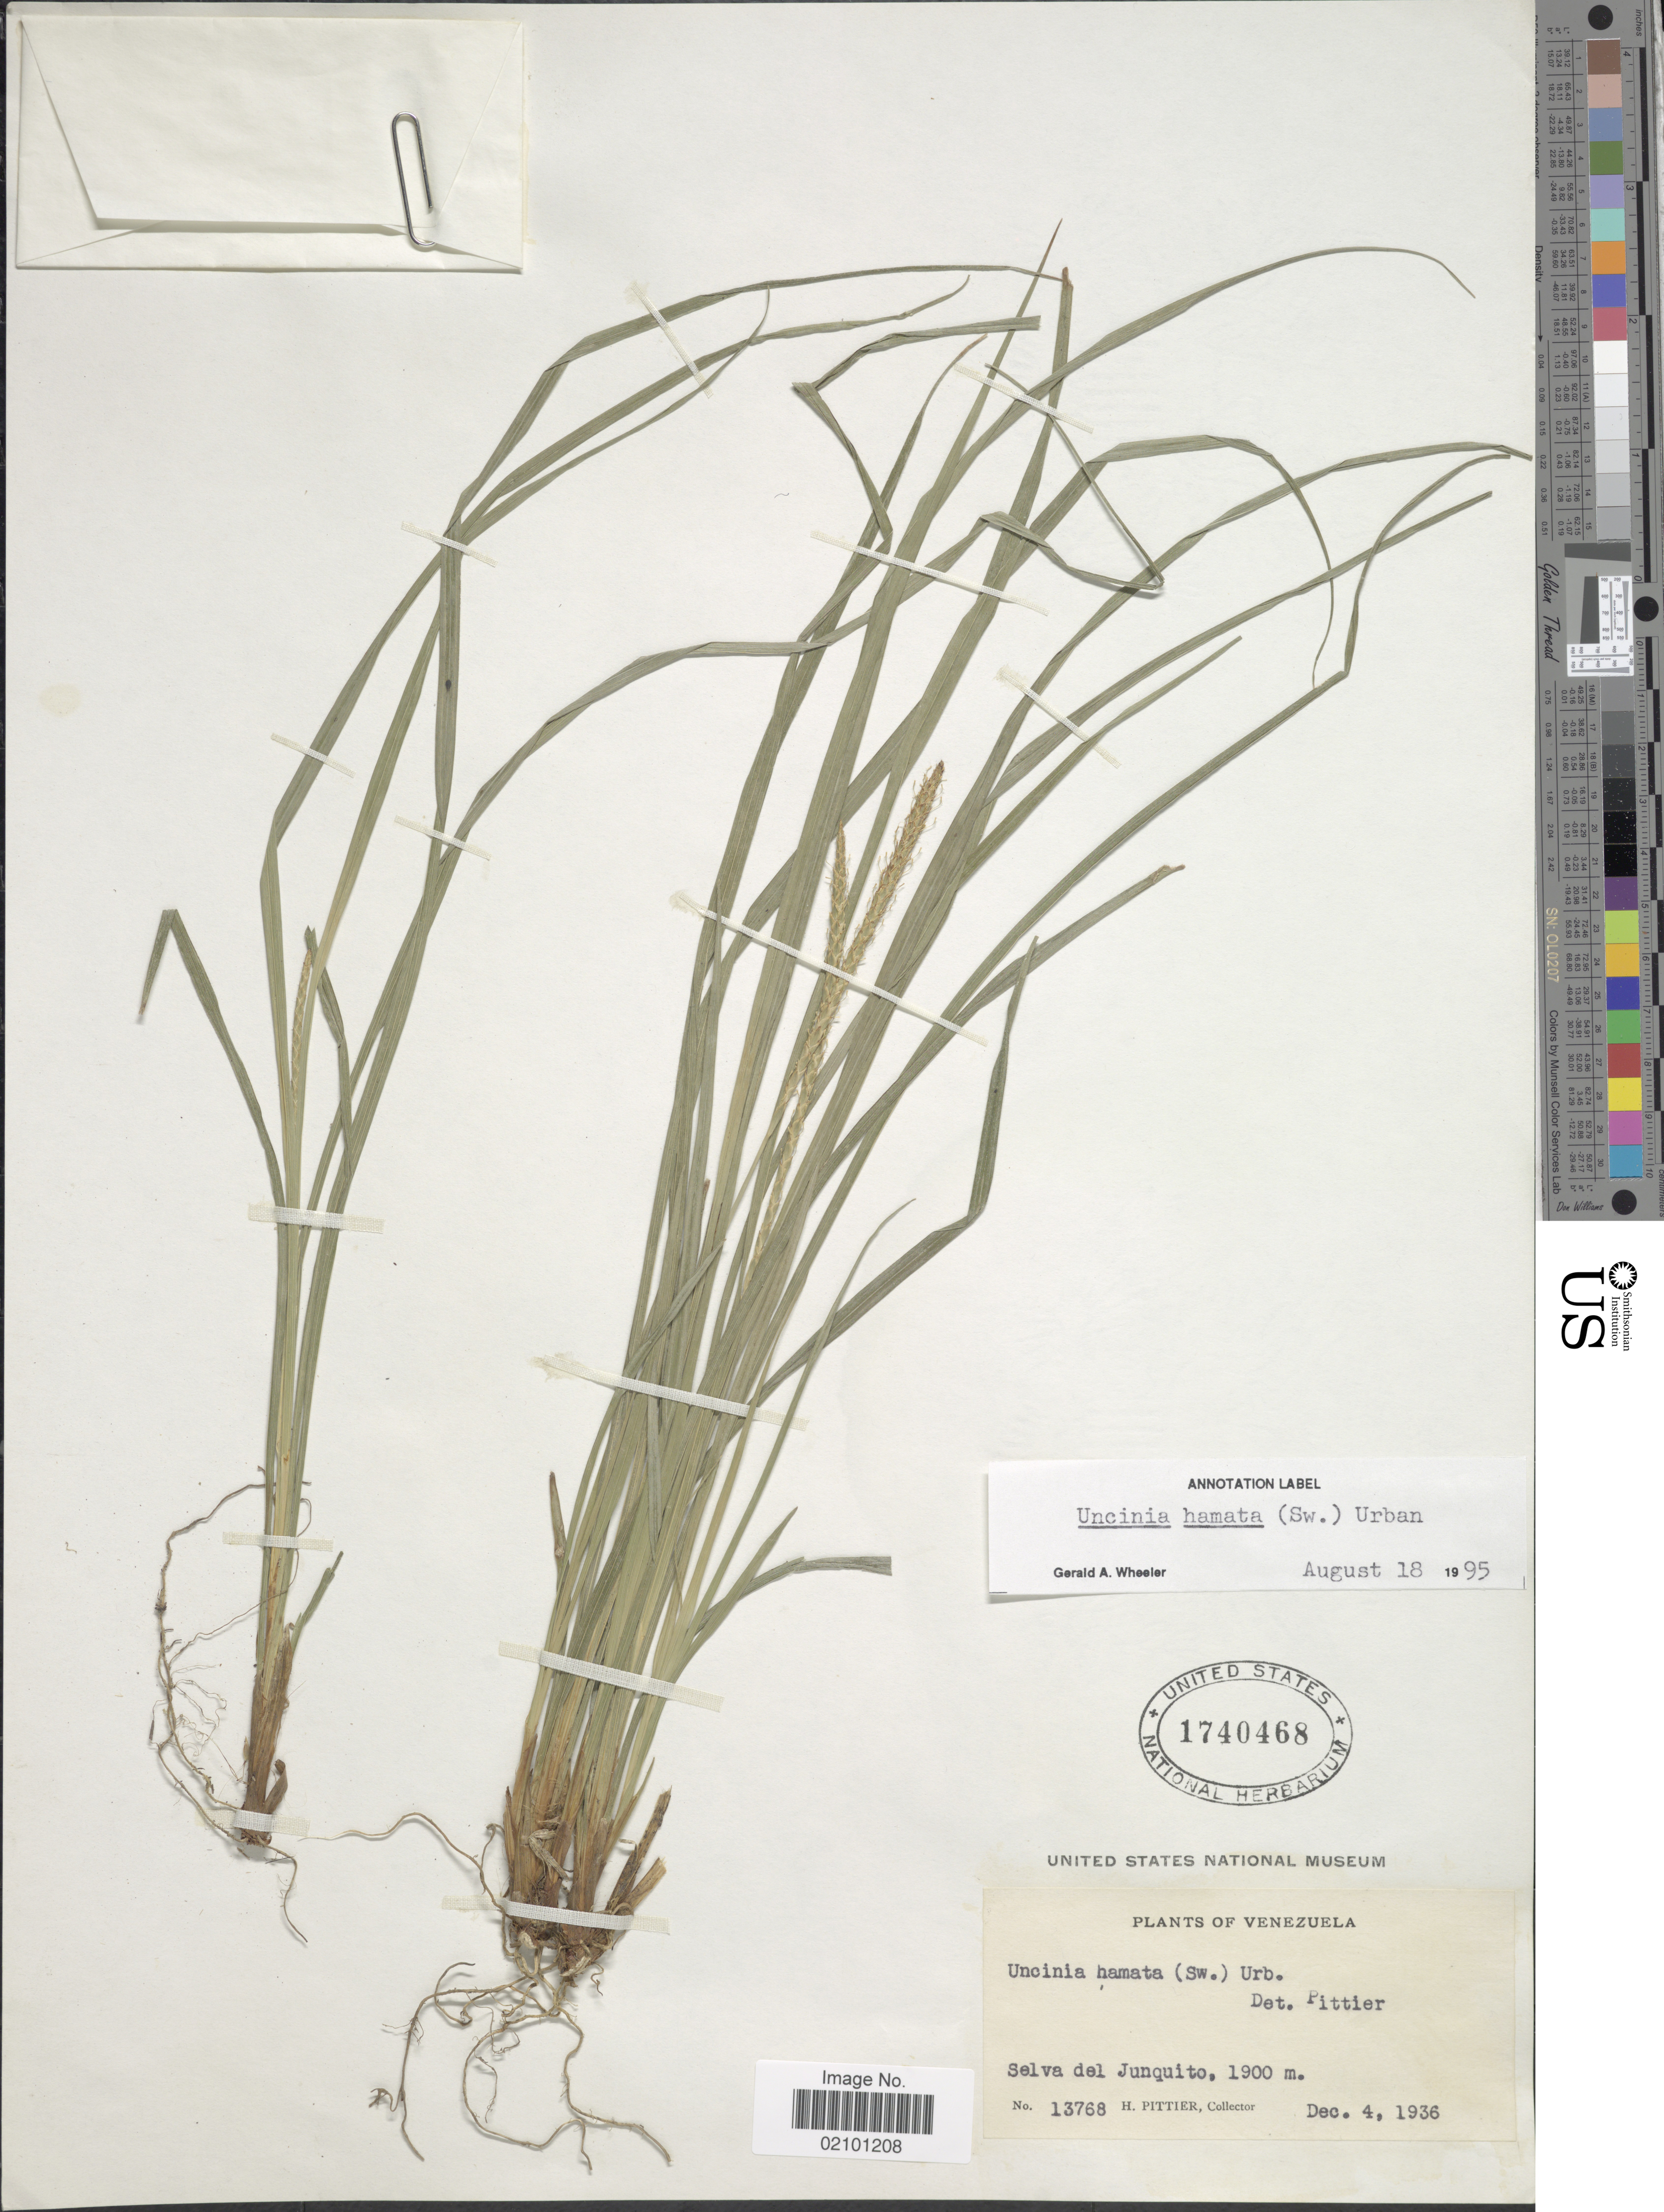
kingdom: Plantae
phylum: Tracheophyta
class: Liliopsida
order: Poales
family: Cyperaceae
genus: Carex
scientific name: Carex hamata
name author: Sw.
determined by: Strong, M. T., (US), Smithsonian Institution - National Museum of Natural History (UNITED STATES)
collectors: H. F. Pittier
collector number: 13768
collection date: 1936-12-04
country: Venezuela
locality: Selva del Junquito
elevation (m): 1900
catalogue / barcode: US 1740468